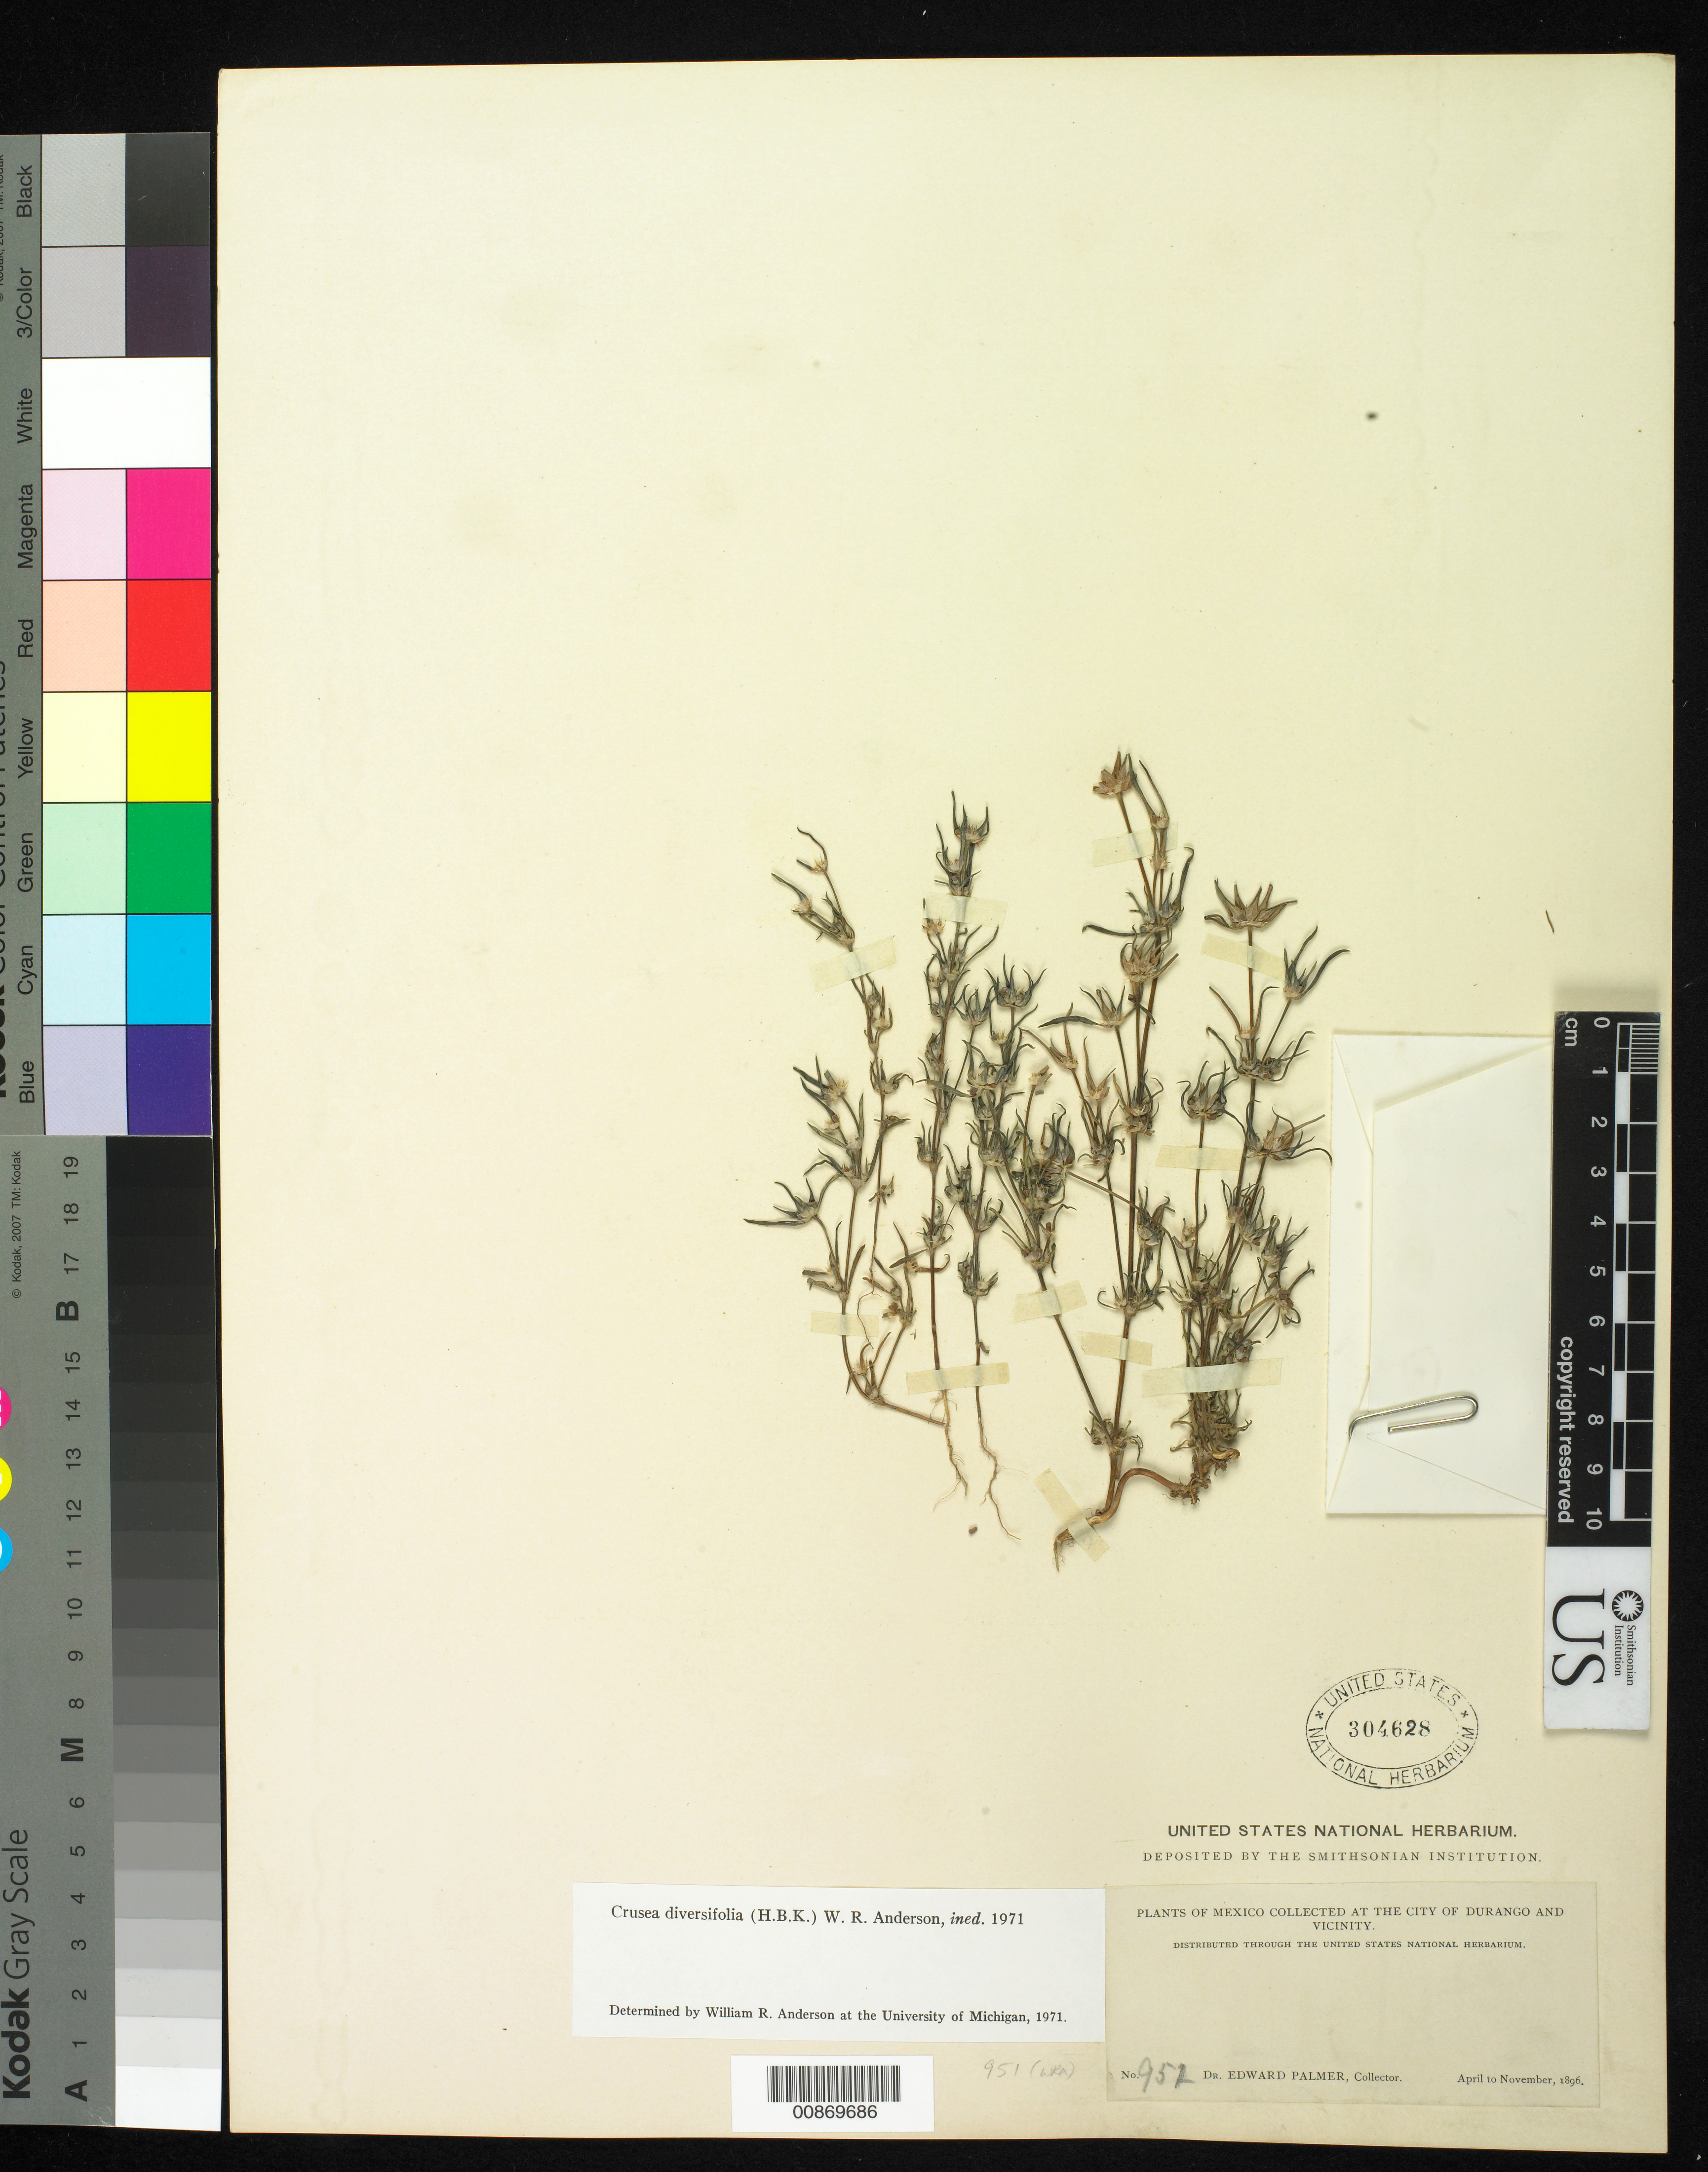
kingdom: Plantae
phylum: Tracheophyta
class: Magnoliopsida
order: Gentianales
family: Rubiaceae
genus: Crusea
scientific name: Crusea diversifolia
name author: (Kunth) W.R. Anderson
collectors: E. Palmer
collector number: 952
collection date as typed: Apr 1896 to -- Nov 1896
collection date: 1896-04/1896-11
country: Mexico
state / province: Durango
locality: City of Durango and vicinity.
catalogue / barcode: US 304628